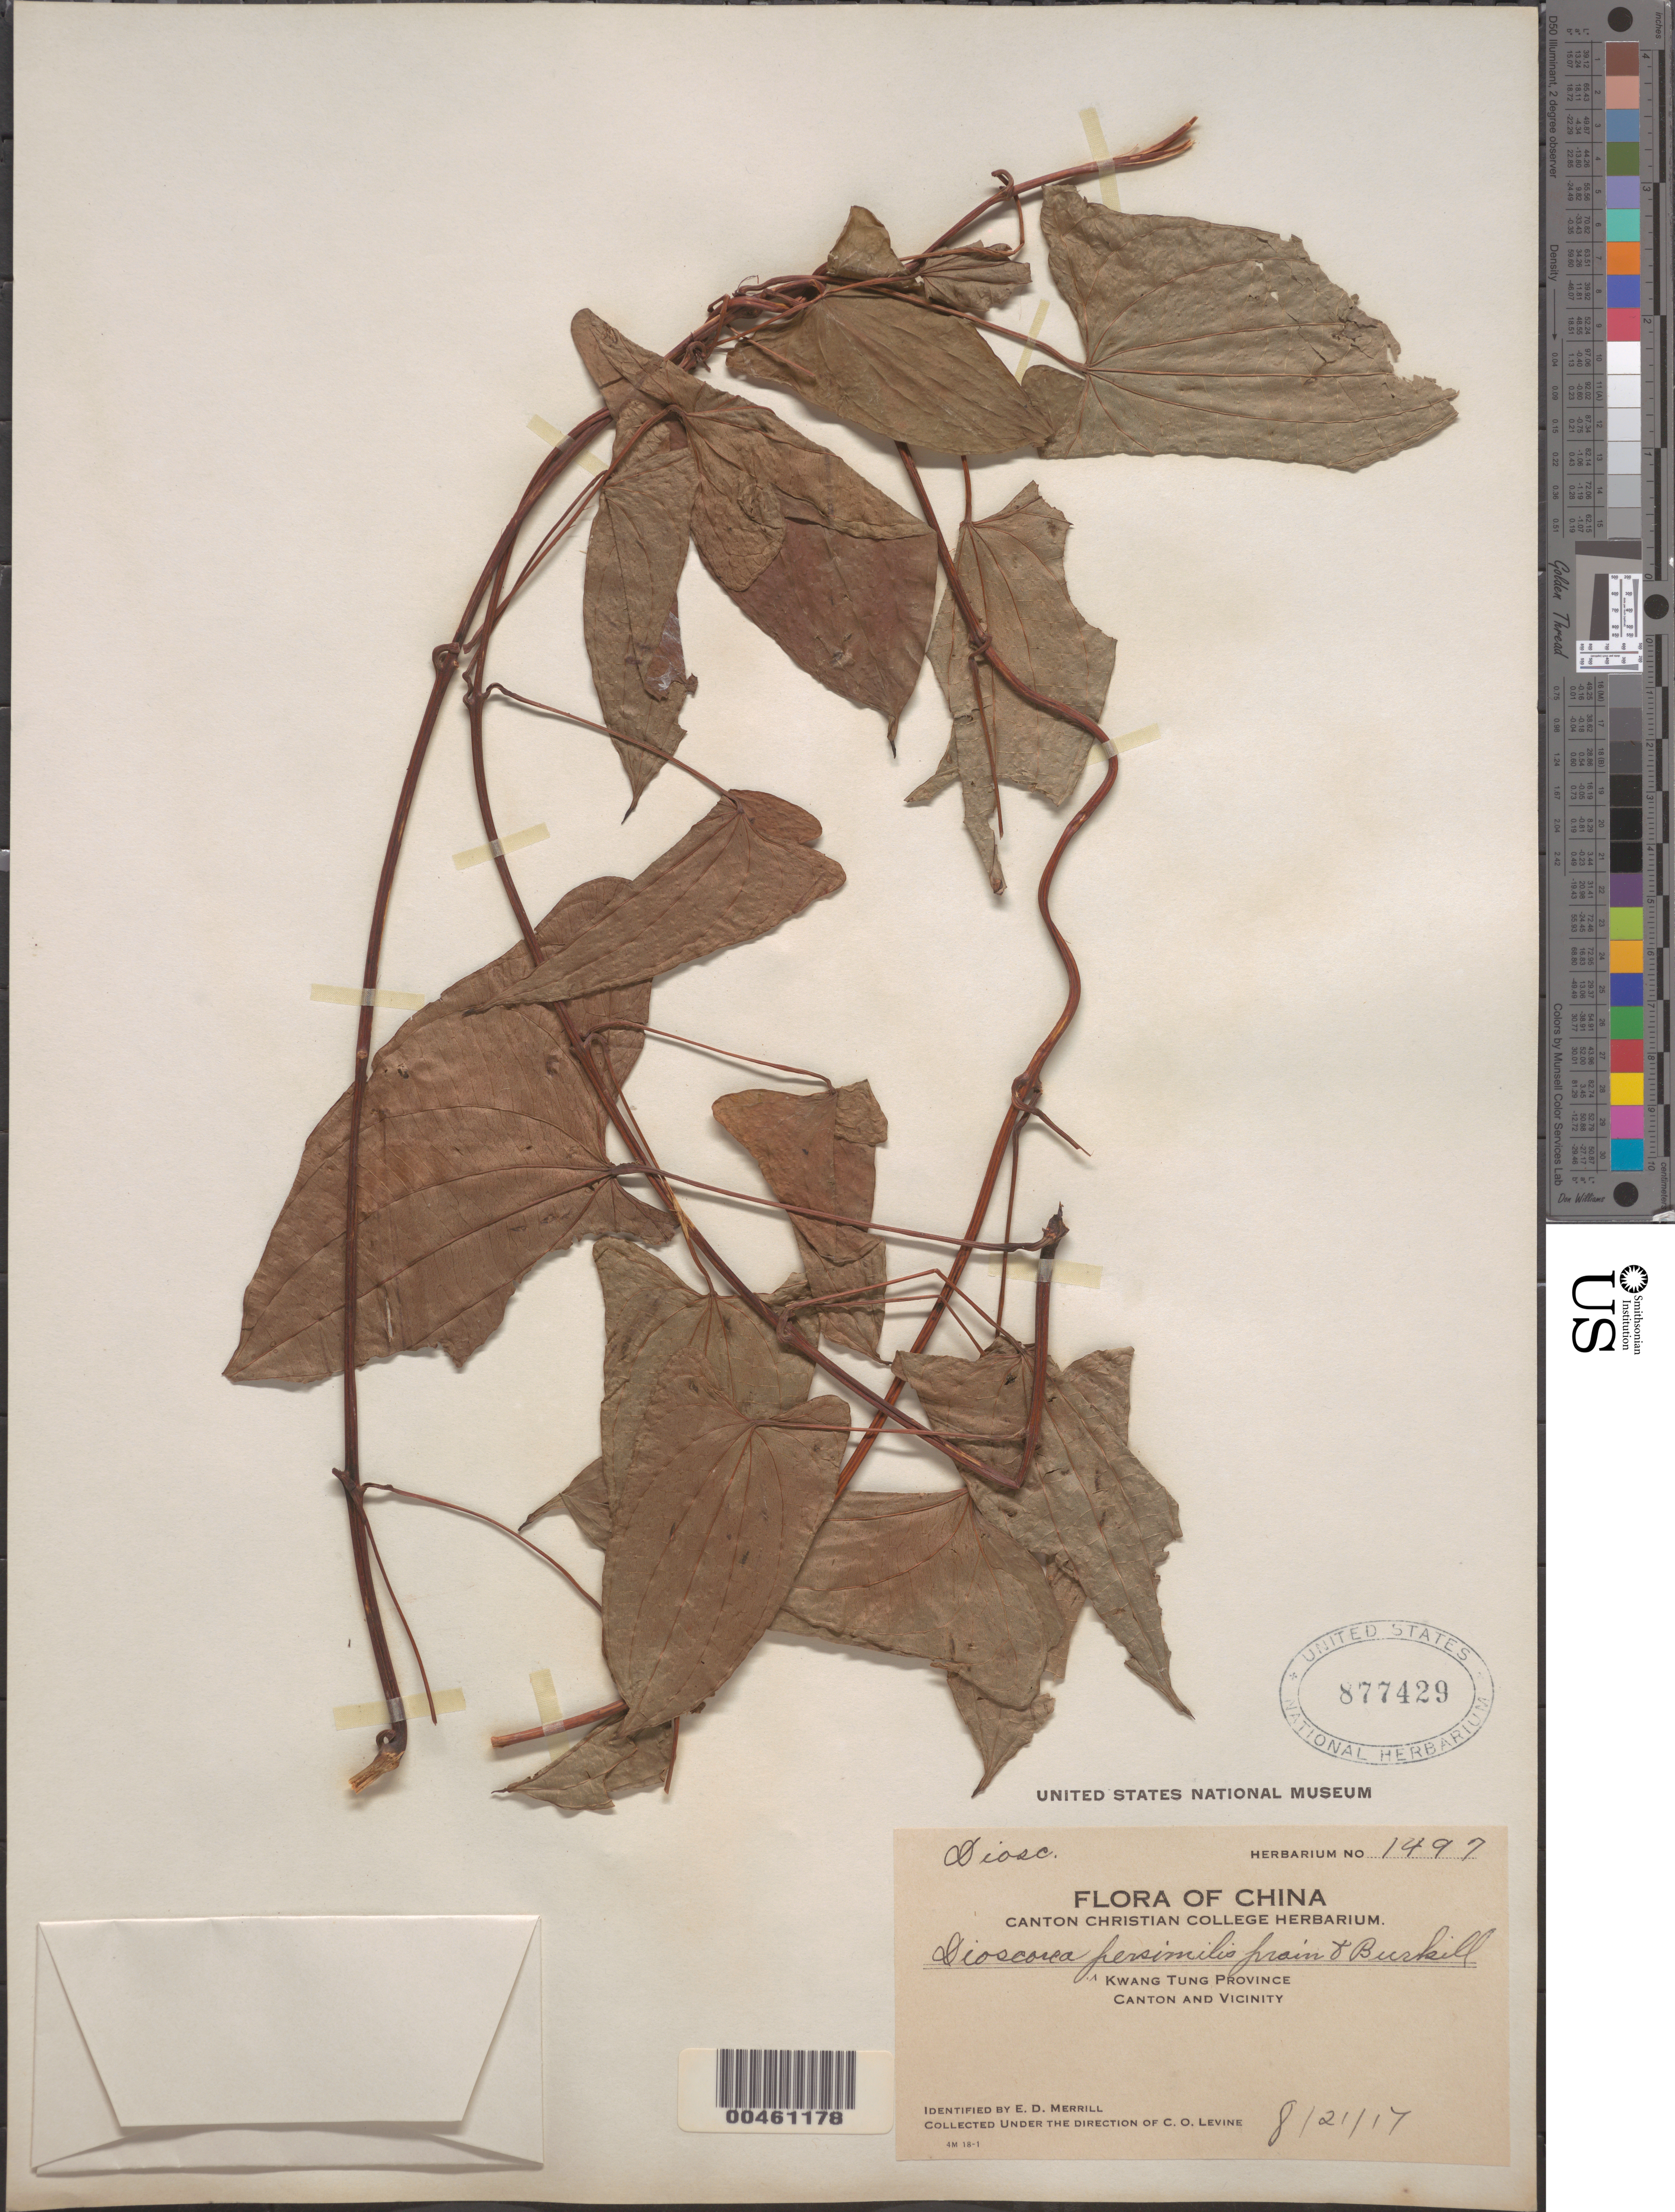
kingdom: Plantae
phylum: Tracheophyta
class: Liliopsida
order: Dioscoreales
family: Dioscoreaceae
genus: Dioscorea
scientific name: Dioscorea persimilis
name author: Prain & Burkill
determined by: Merrill, Elmer D.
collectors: C. O. Levine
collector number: Herb. No. 1497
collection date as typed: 21 Aug 1917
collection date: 1917-08-21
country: China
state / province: Guangdong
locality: Canton (Guangzhou) and vicinity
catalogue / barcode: US 877429